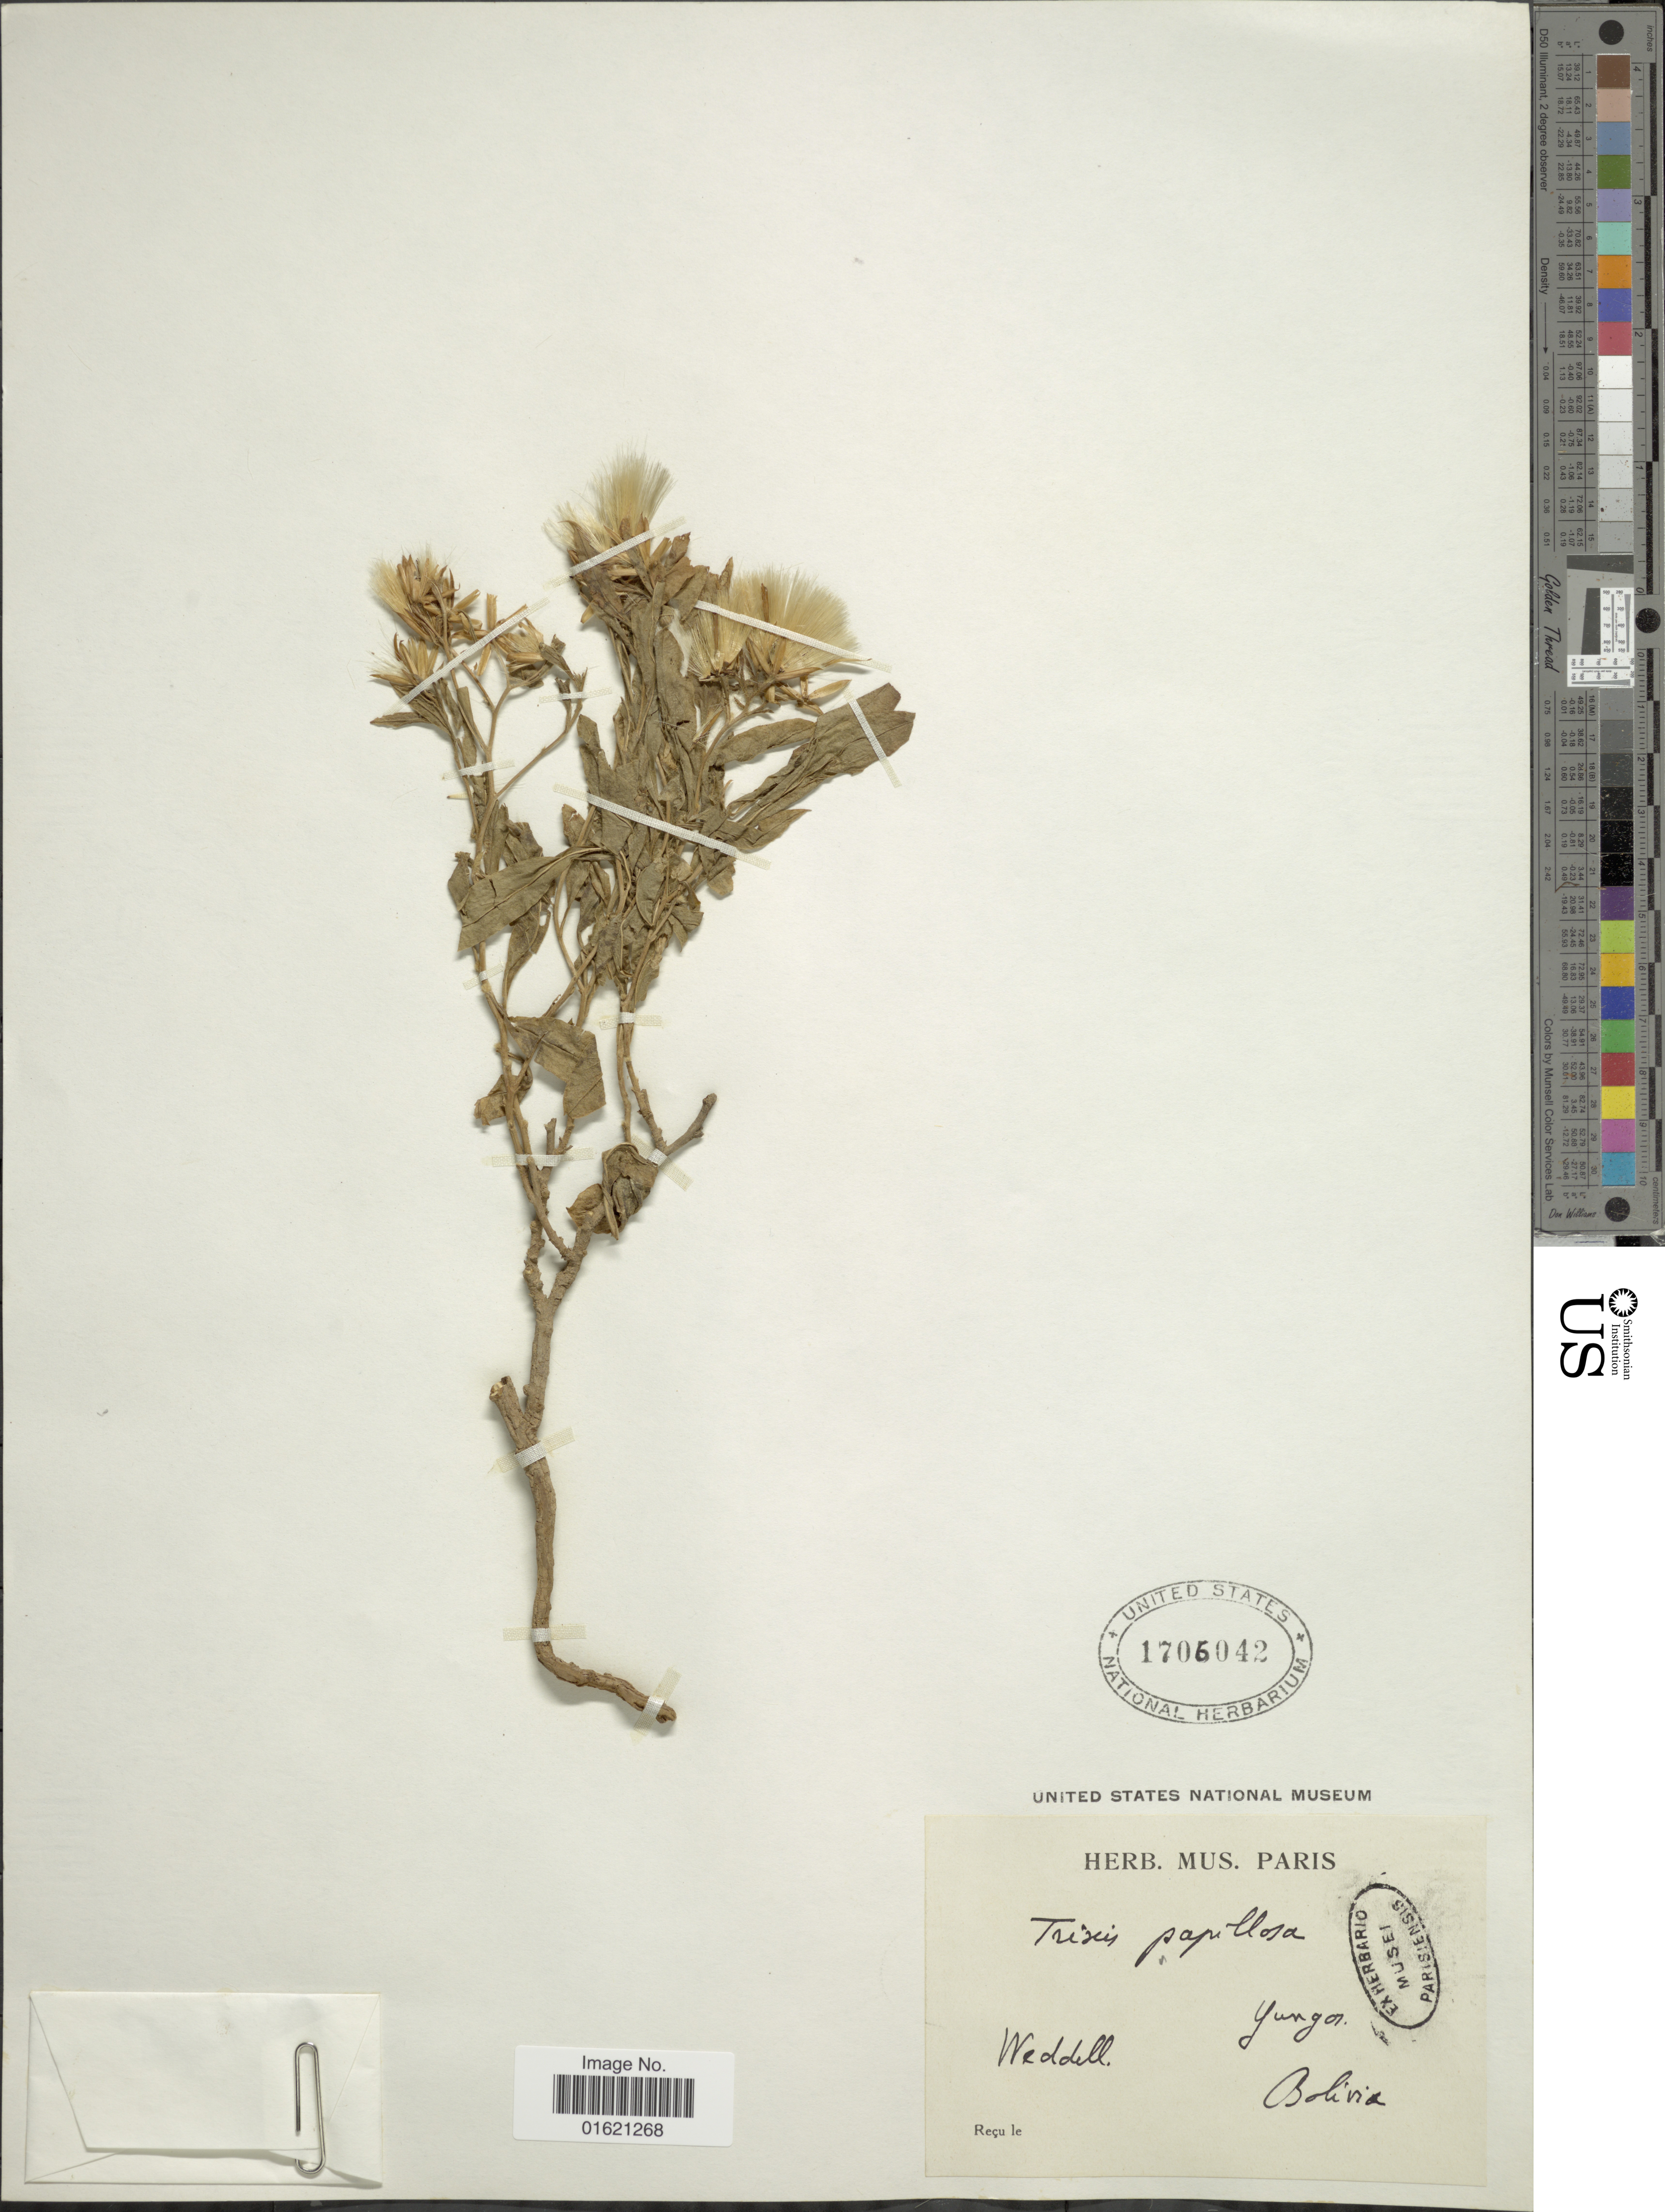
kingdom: Plantae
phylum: Tracheophyta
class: Magnoliopsida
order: Asterales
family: Asteraceae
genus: Trixis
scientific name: Trixis cacalioides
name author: (Kunth) D. Don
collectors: ex herb. Mus. Paris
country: Bolivia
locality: Yungas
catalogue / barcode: US 1706042